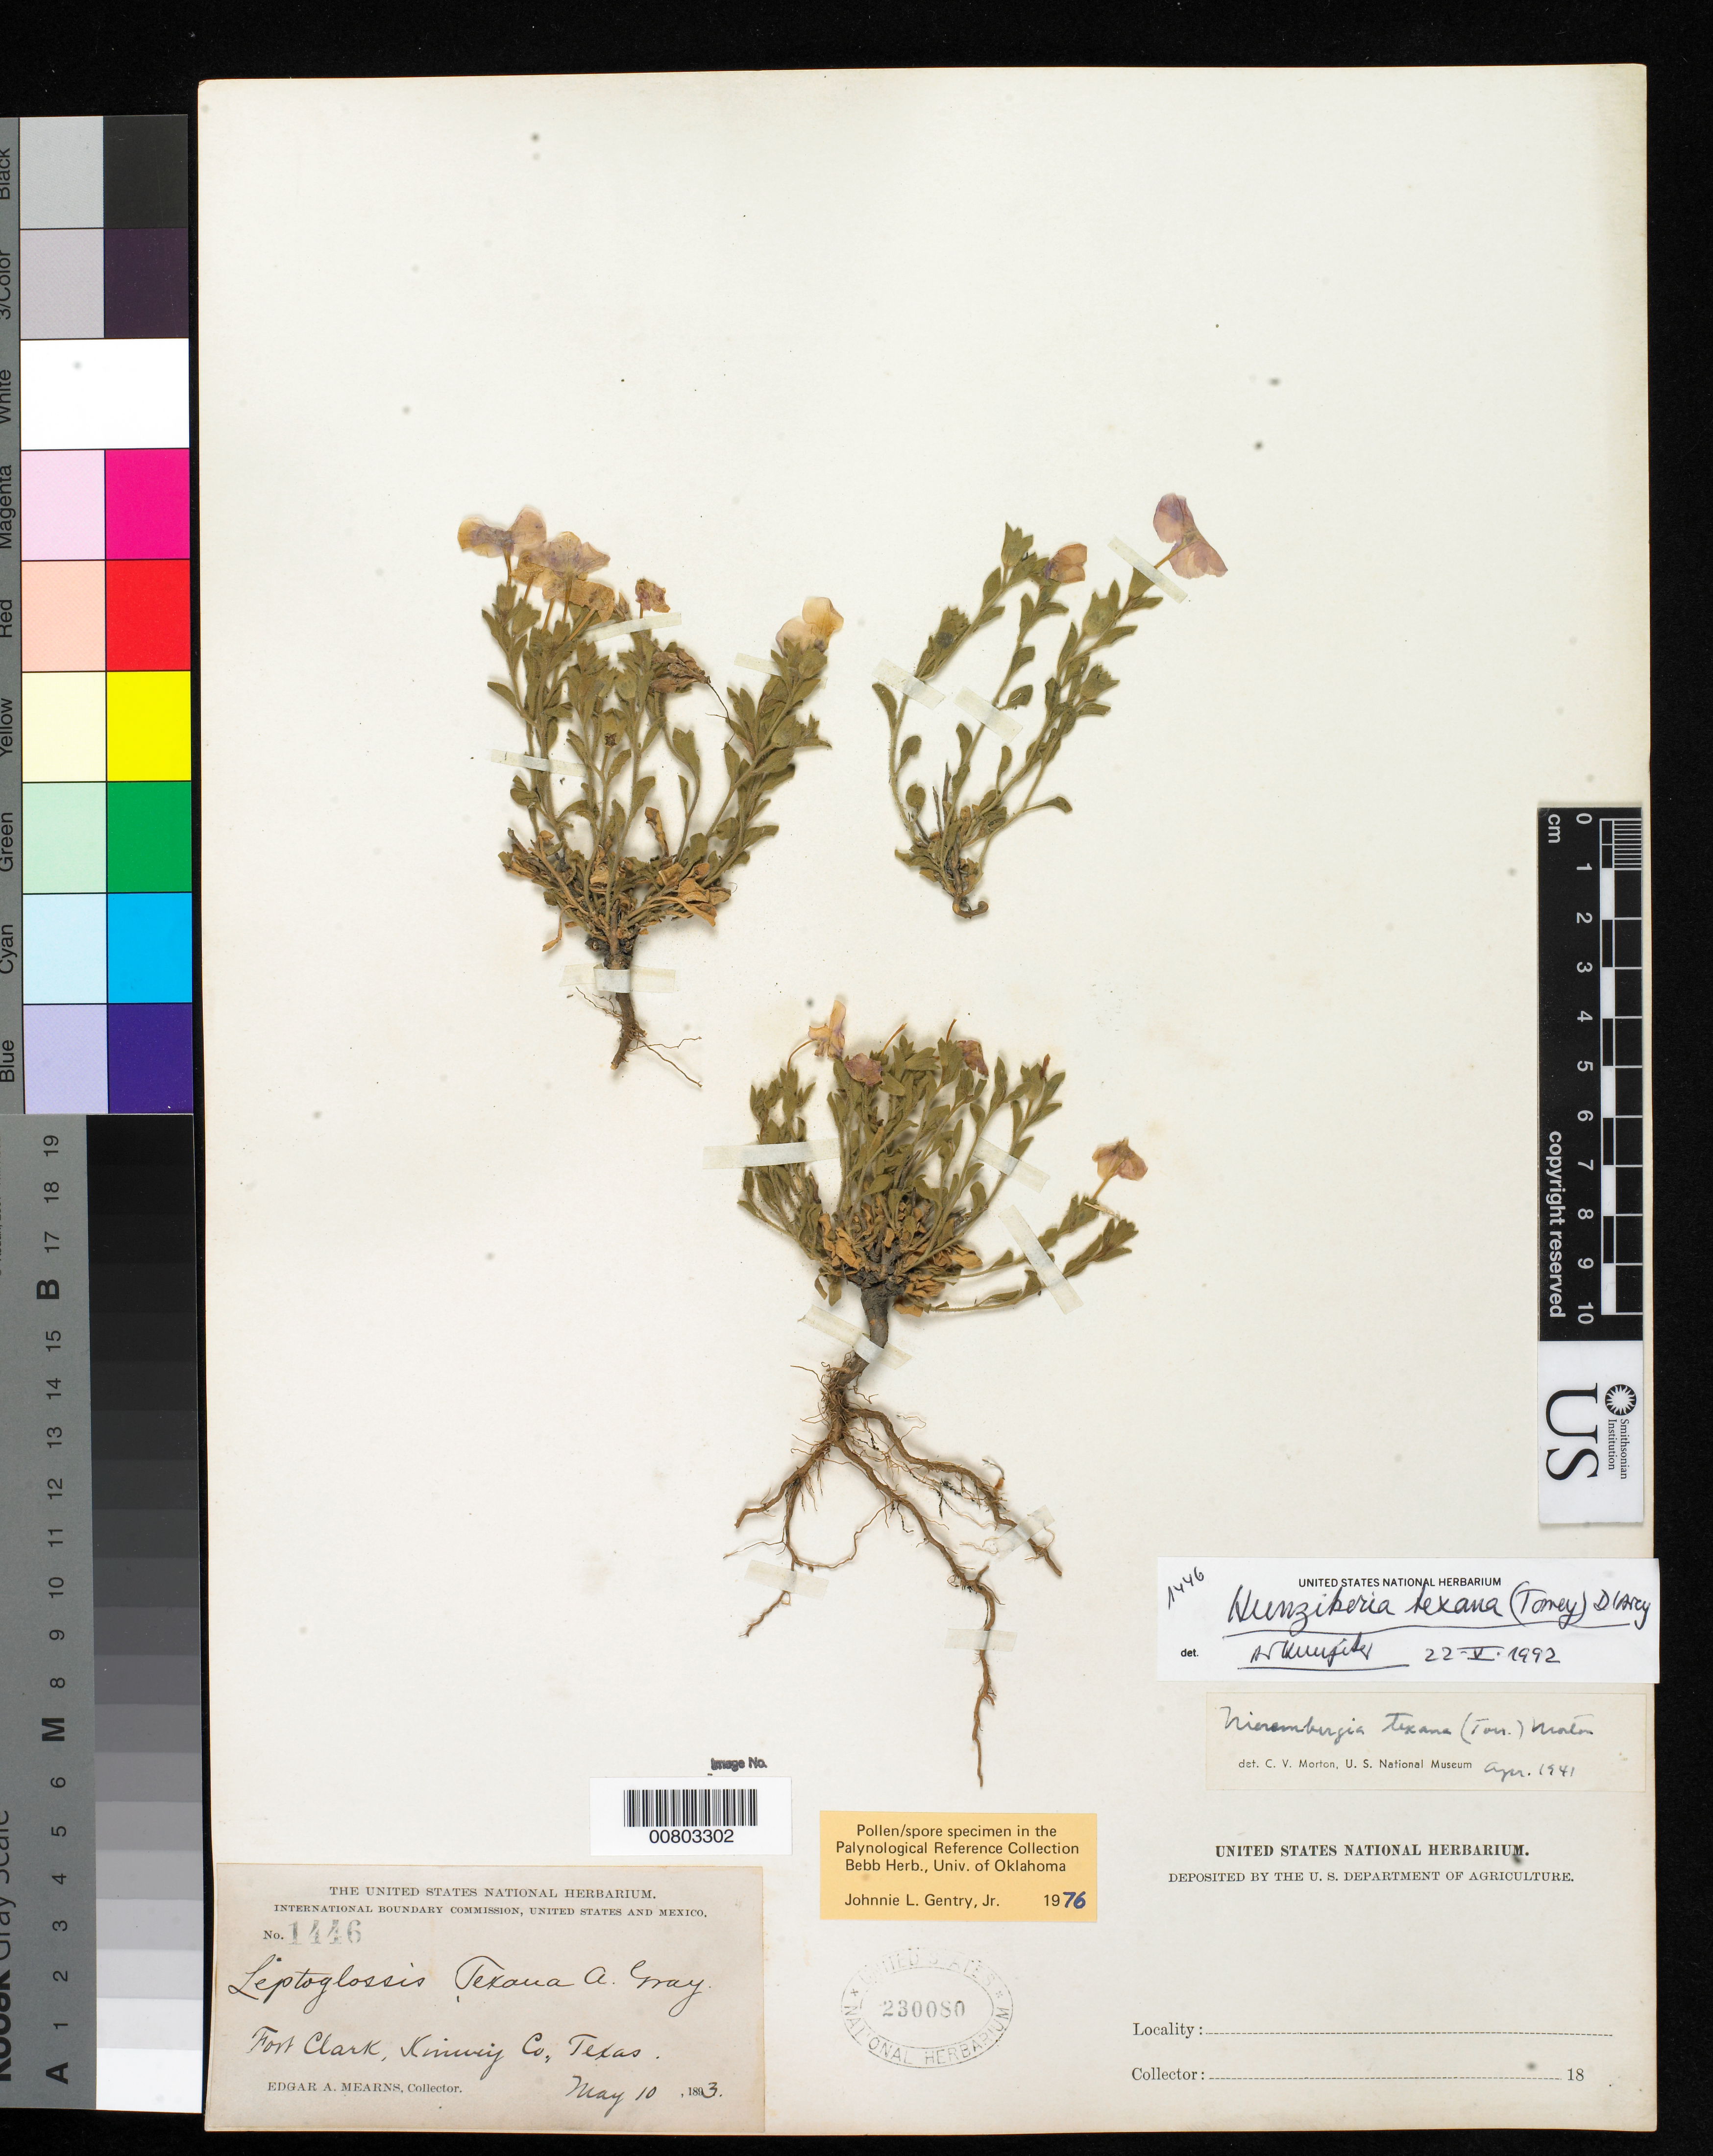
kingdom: Plantae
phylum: Tracheophyta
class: Magnoliopsida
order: Solanales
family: Solanaceae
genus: Hunzikeria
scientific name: Hunzikeria texana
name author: (Torr.) D'Arcy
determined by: Hunziker, A. T.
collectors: E. A. Mearns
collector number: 1446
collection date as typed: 10 May 1893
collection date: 1893-05-10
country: United States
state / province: Texas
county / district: Kinney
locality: Fort Clark, Kinney County, Texas.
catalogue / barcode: US 230080